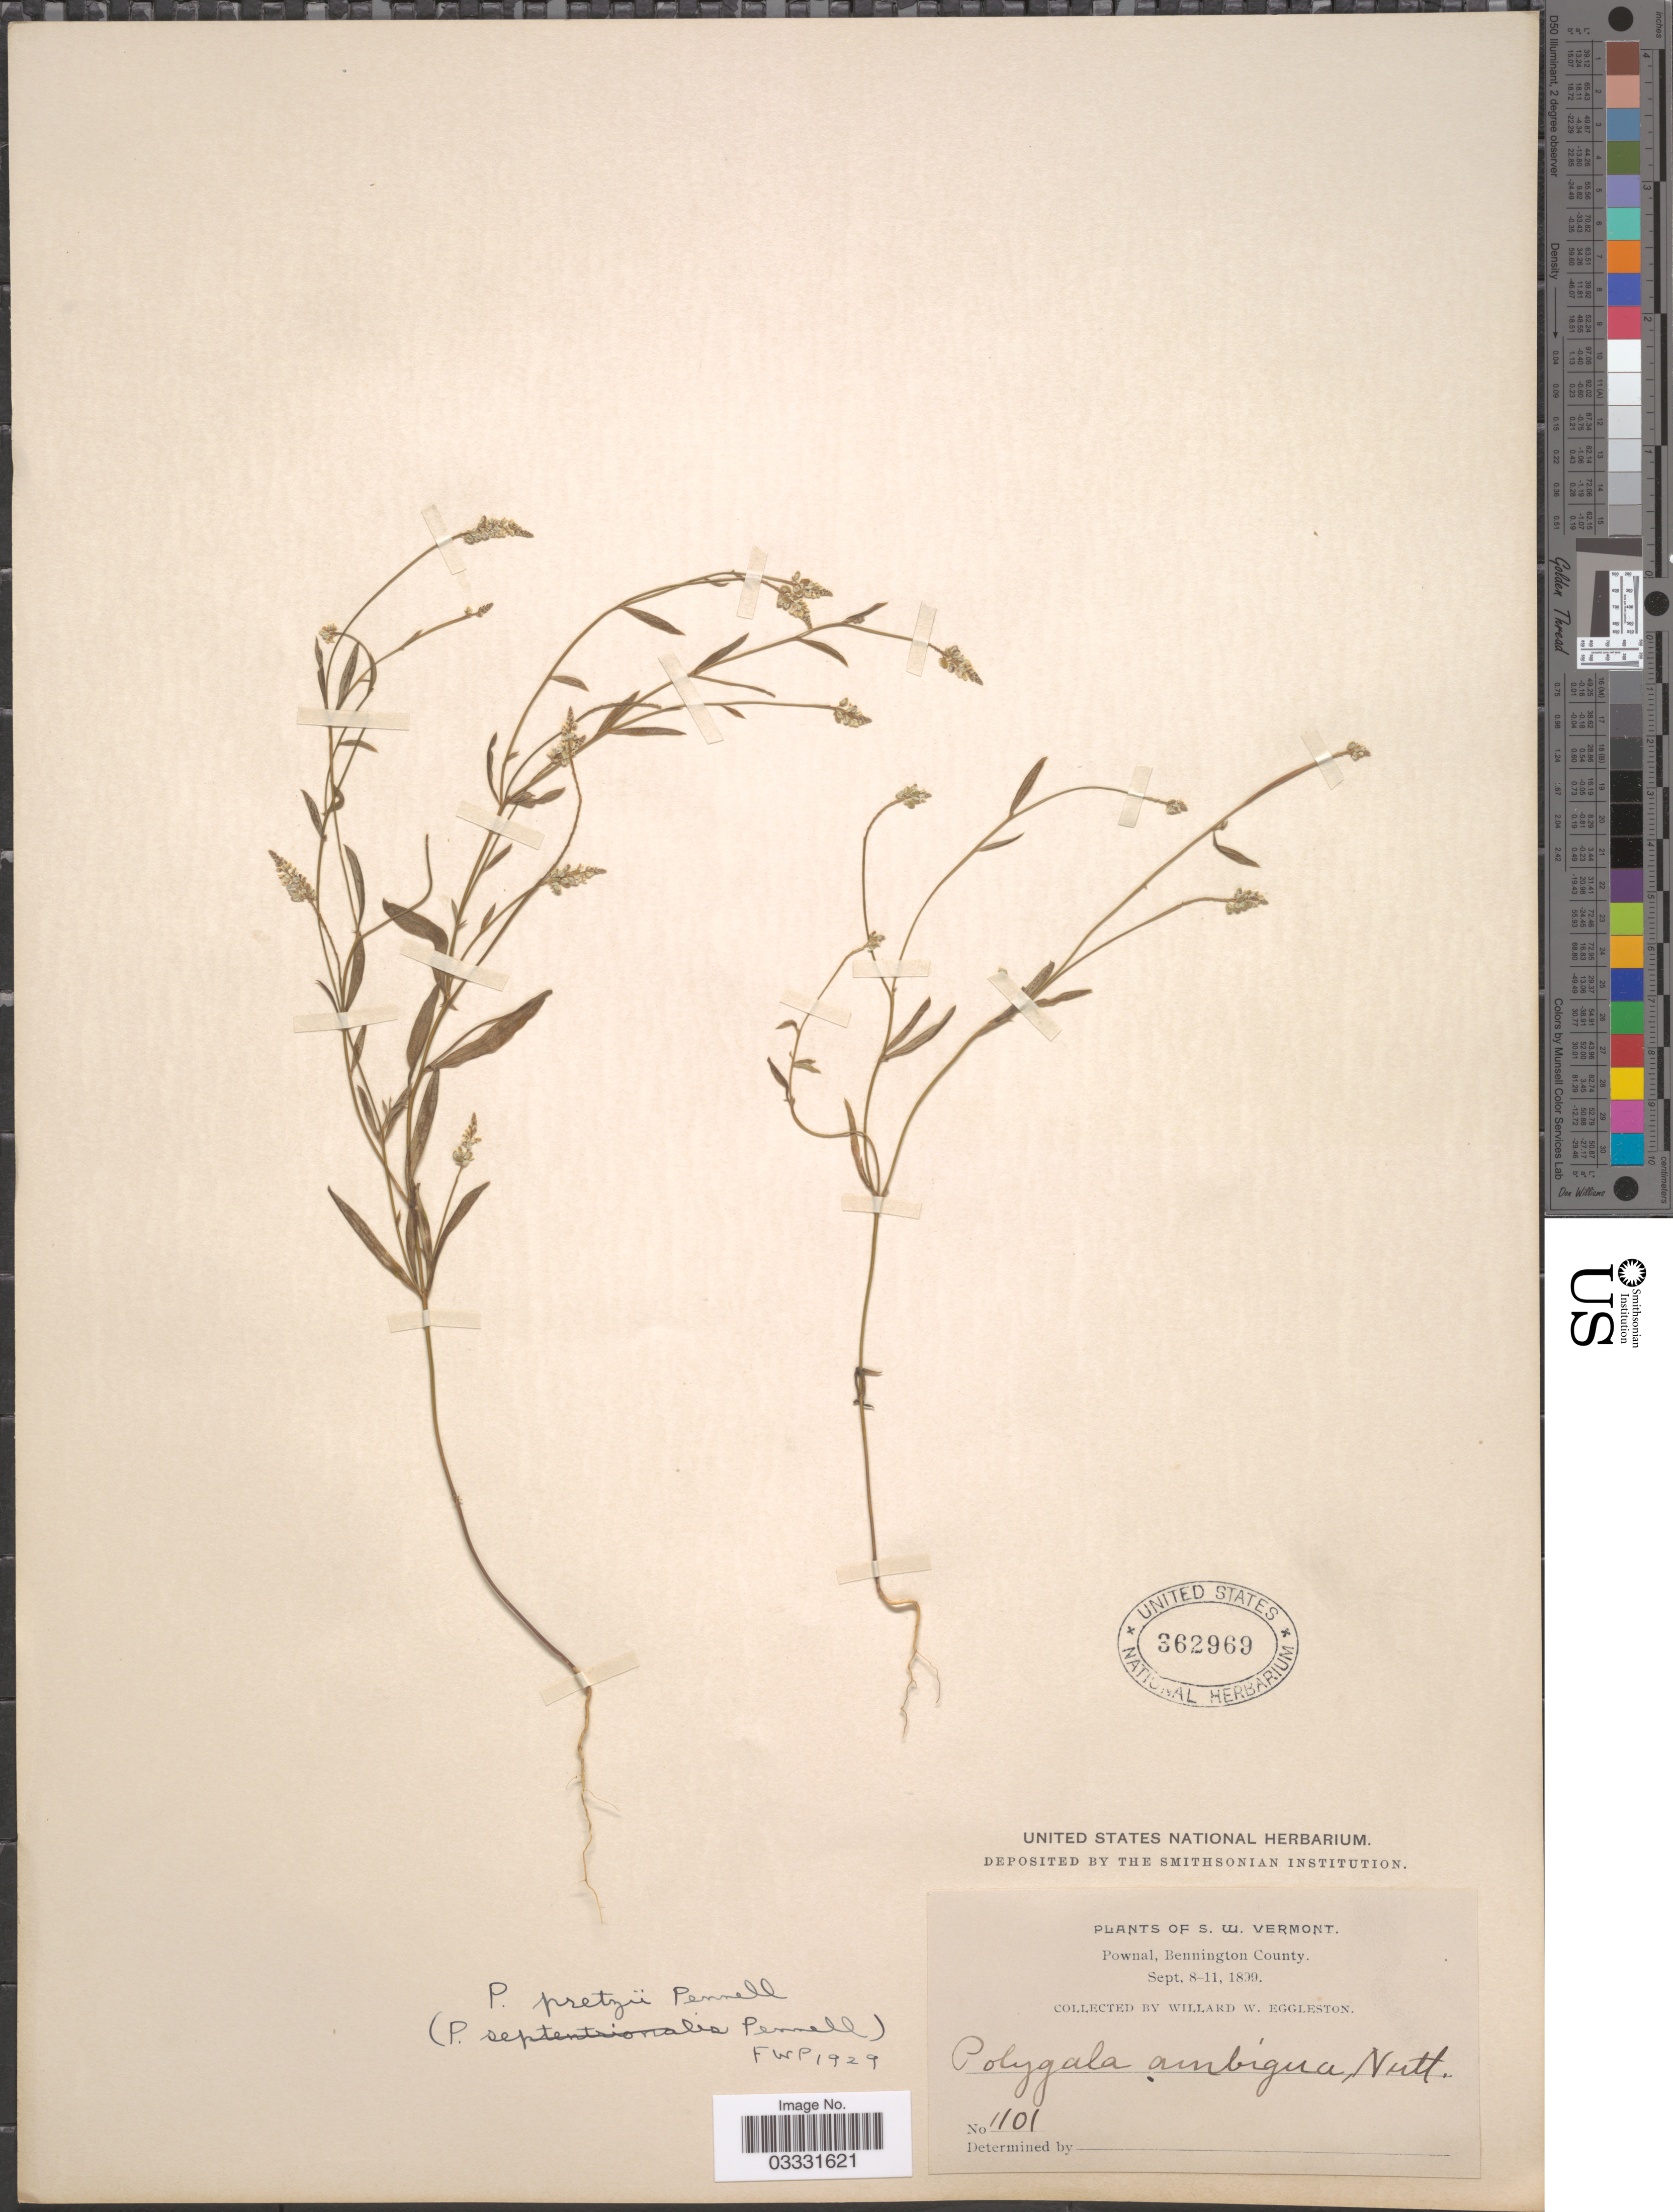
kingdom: Plantae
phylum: Tracheophyta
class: Magnoliopsida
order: Fabales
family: Polygalaceae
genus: Polygala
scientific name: Polygala pretzii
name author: Pennell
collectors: W. W. Eggleston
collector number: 1101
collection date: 1899-09-08/1899-09-11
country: United States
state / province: Vermont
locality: S. W. Vermont. Pownal, Bennington County.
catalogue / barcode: US 362969